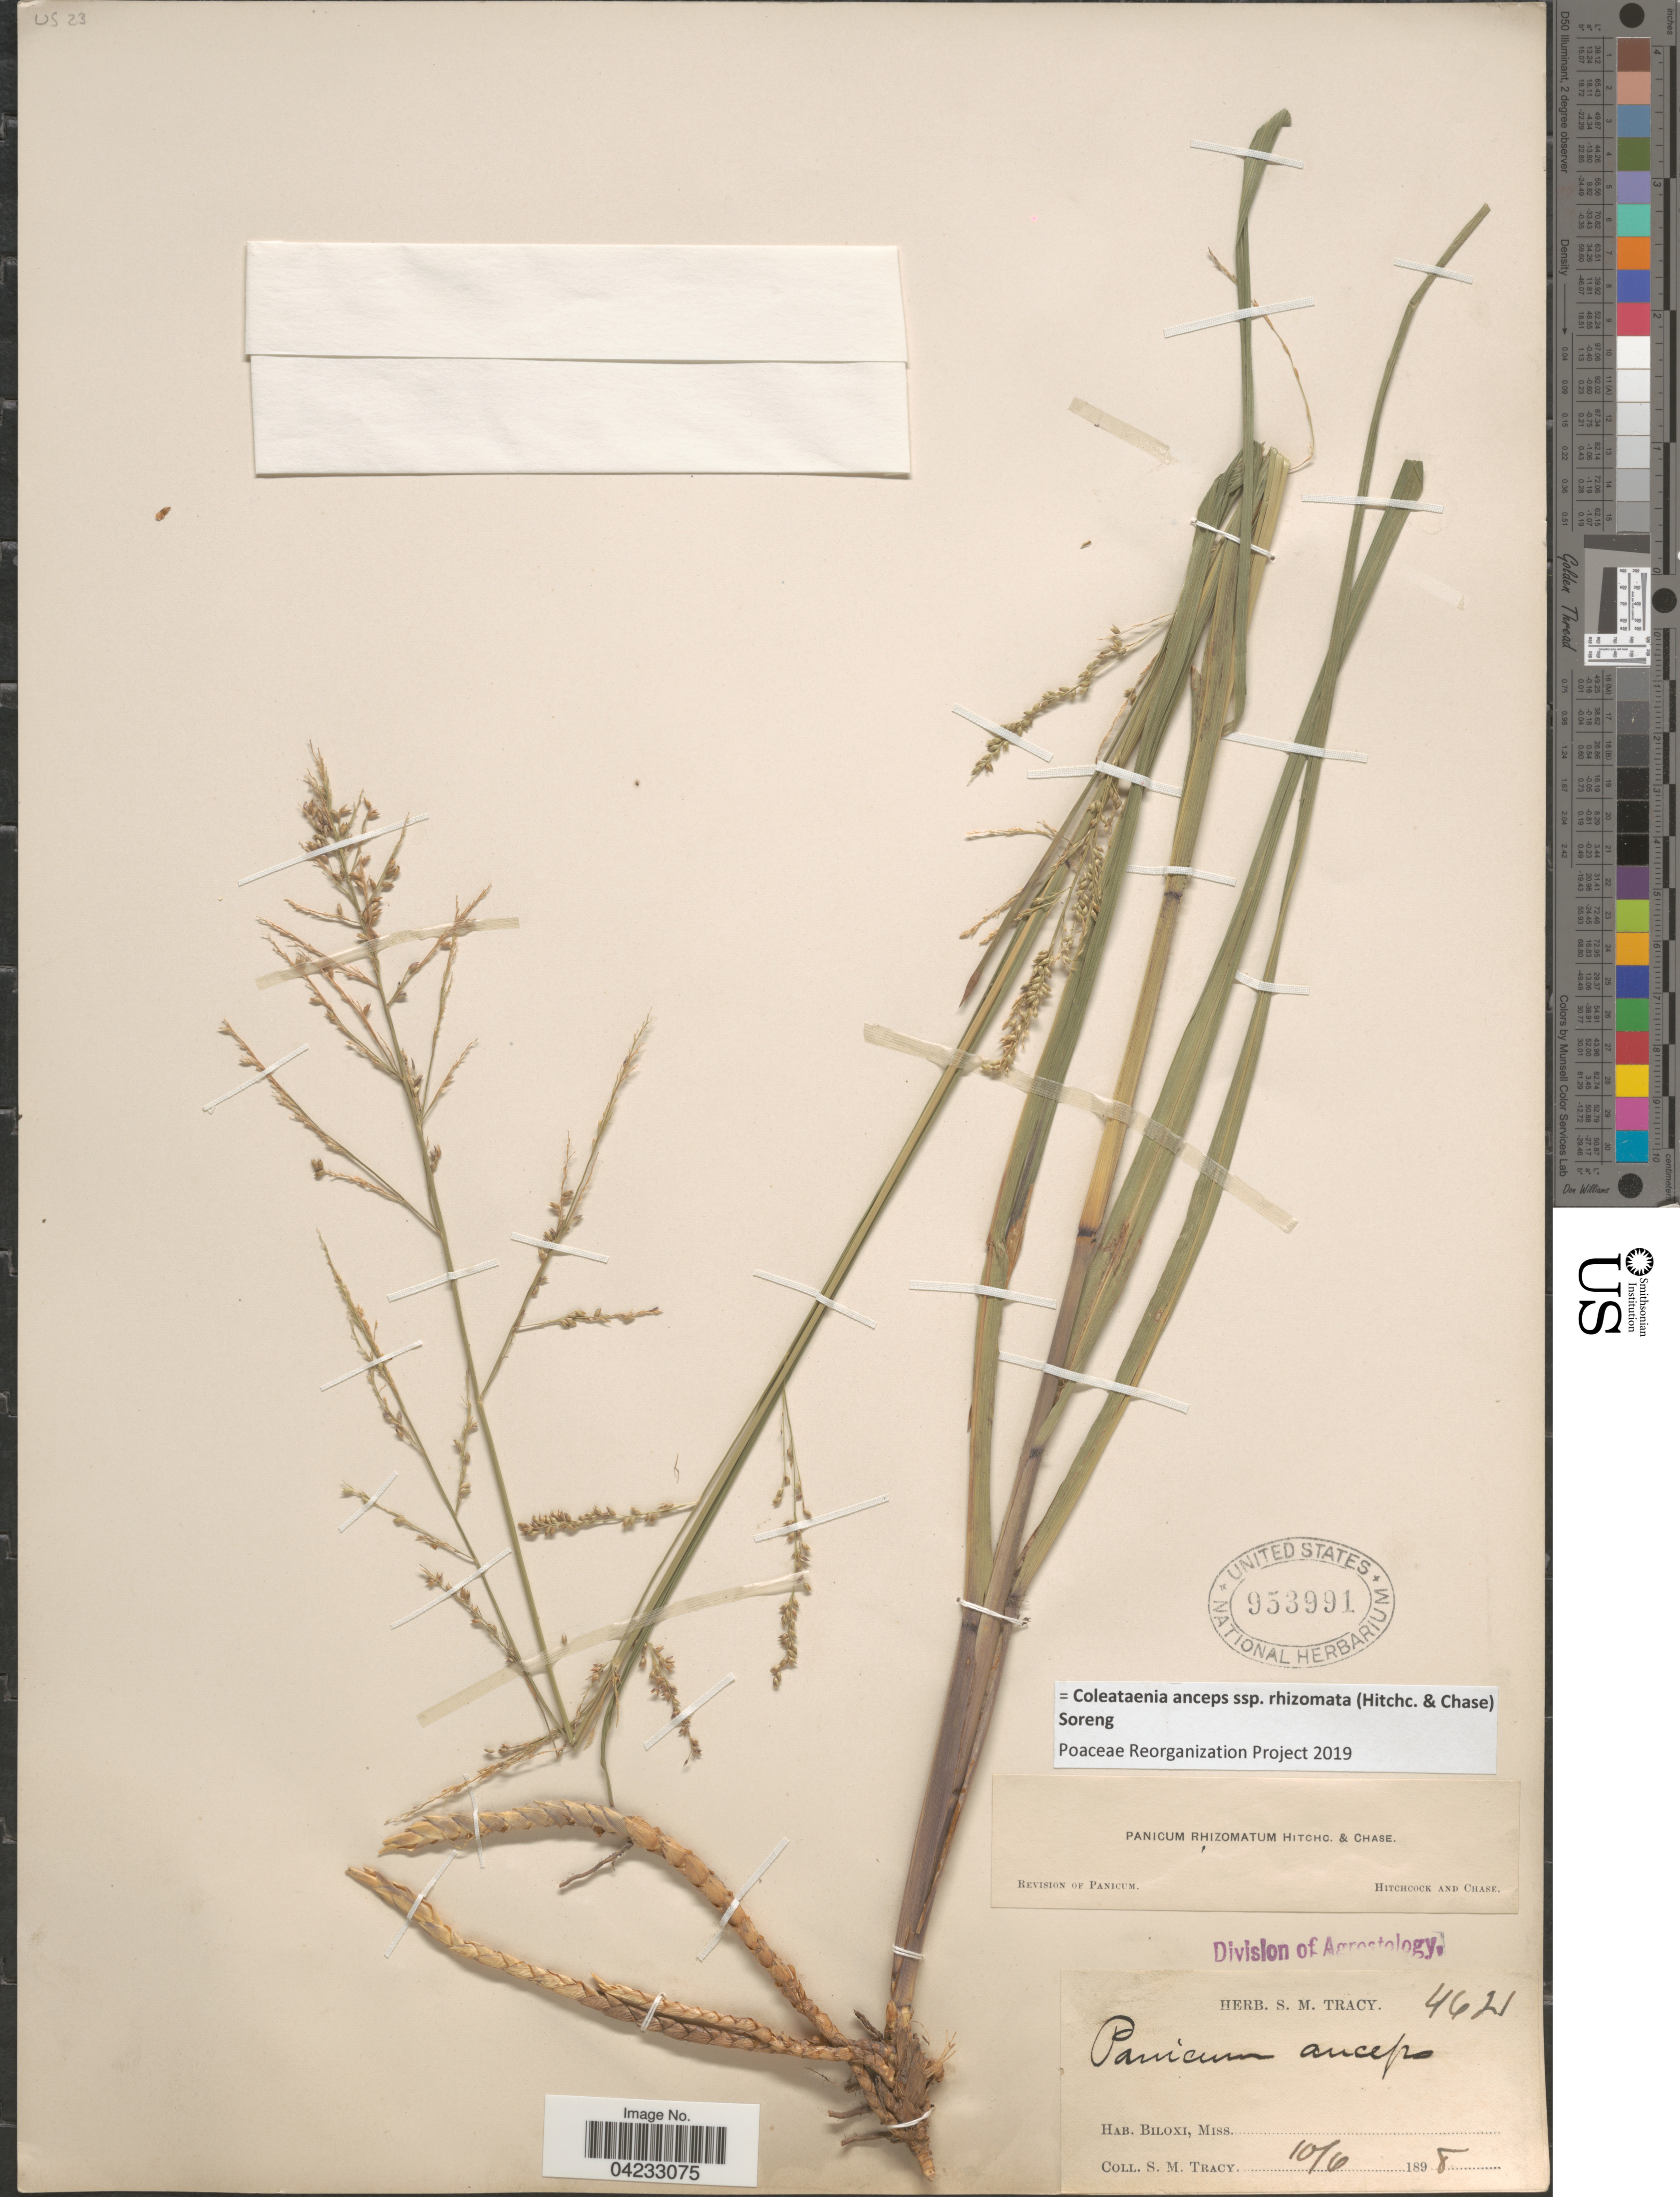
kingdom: Plantae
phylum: Tracheophyta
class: Liliopsida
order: Poales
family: Poaceae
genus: Coleataenia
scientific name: Coleataenia anceps subsp. rhizomata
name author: (Hitchc. & Chase) Soreng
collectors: S. M. Tracy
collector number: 4621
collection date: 1898-10-06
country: United States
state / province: Mississippi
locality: Biloxi.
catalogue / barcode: US 953991